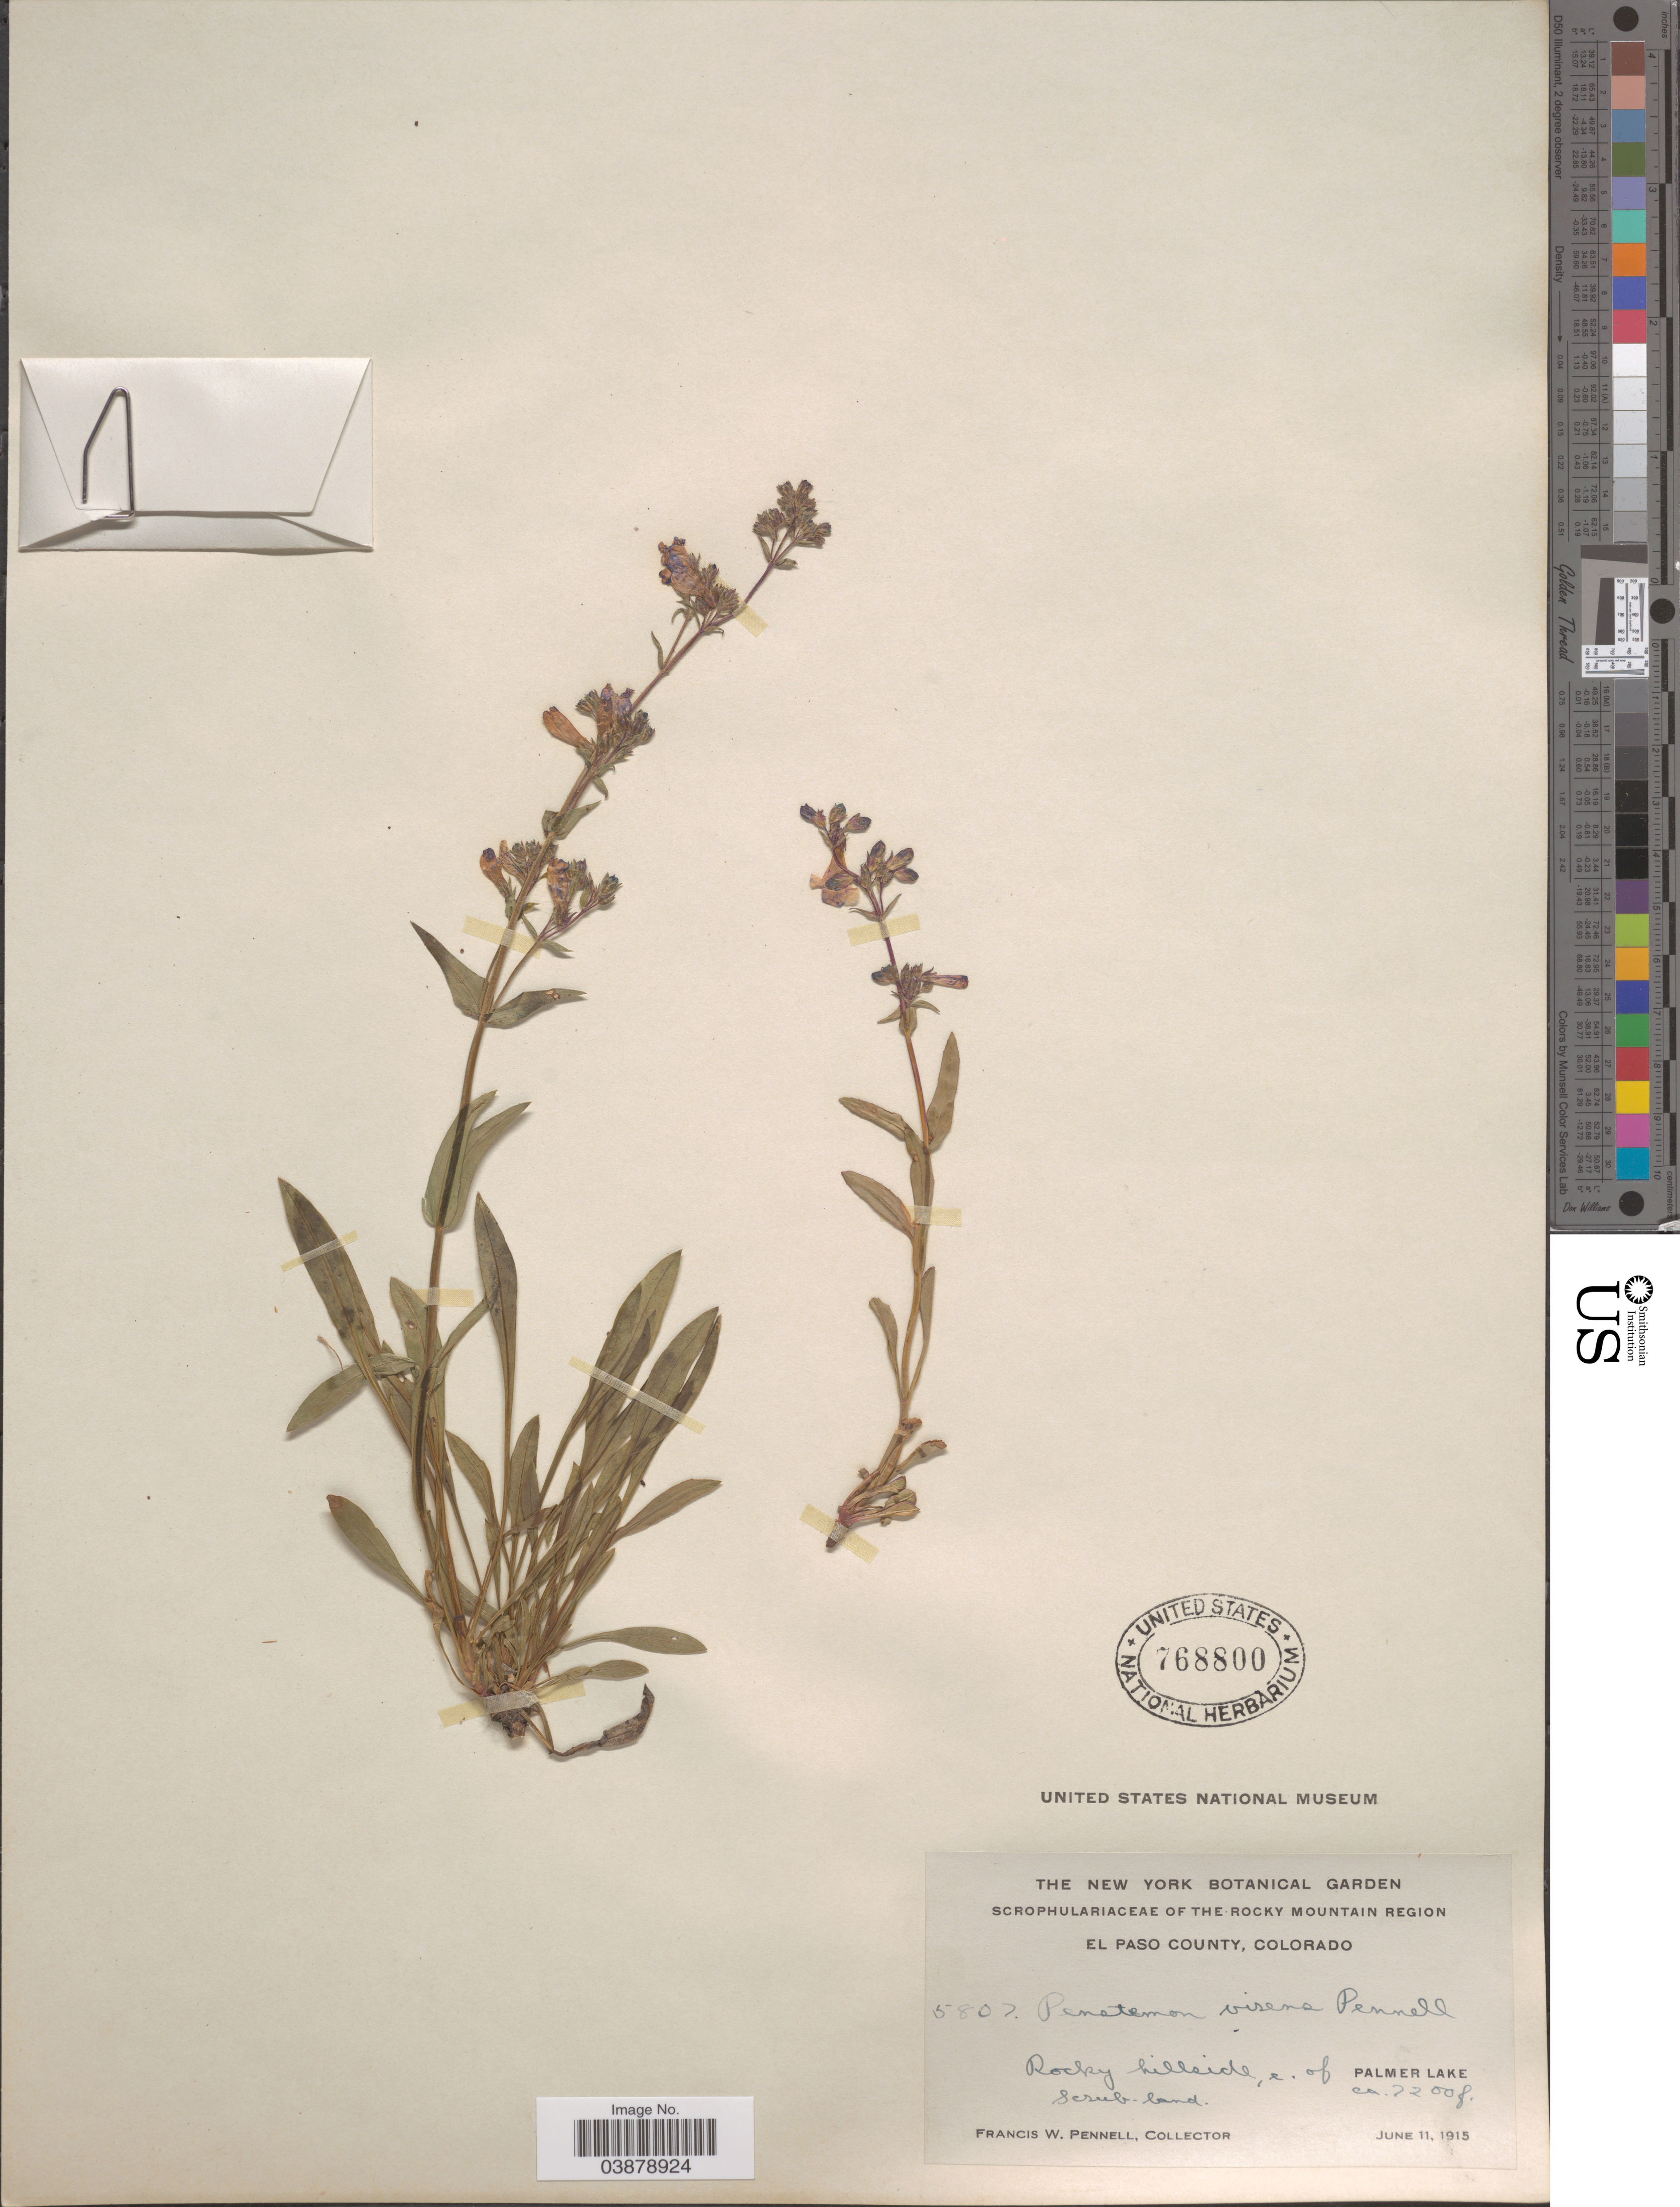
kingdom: Plantae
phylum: Tracheophyta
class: Magnoliopsida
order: Lamiales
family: Plantaginaceae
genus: Penstemon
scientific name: Penstemon virens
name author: Pennell ex Rydb.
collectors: F. W. Pennell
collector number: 5807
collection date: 1915-06-11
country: United States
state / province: Colorado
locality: The Rocky Mountain. El Paso County. Rocky hillside, e. of Palmer Lake.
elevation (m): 2195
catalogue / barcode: US 768800